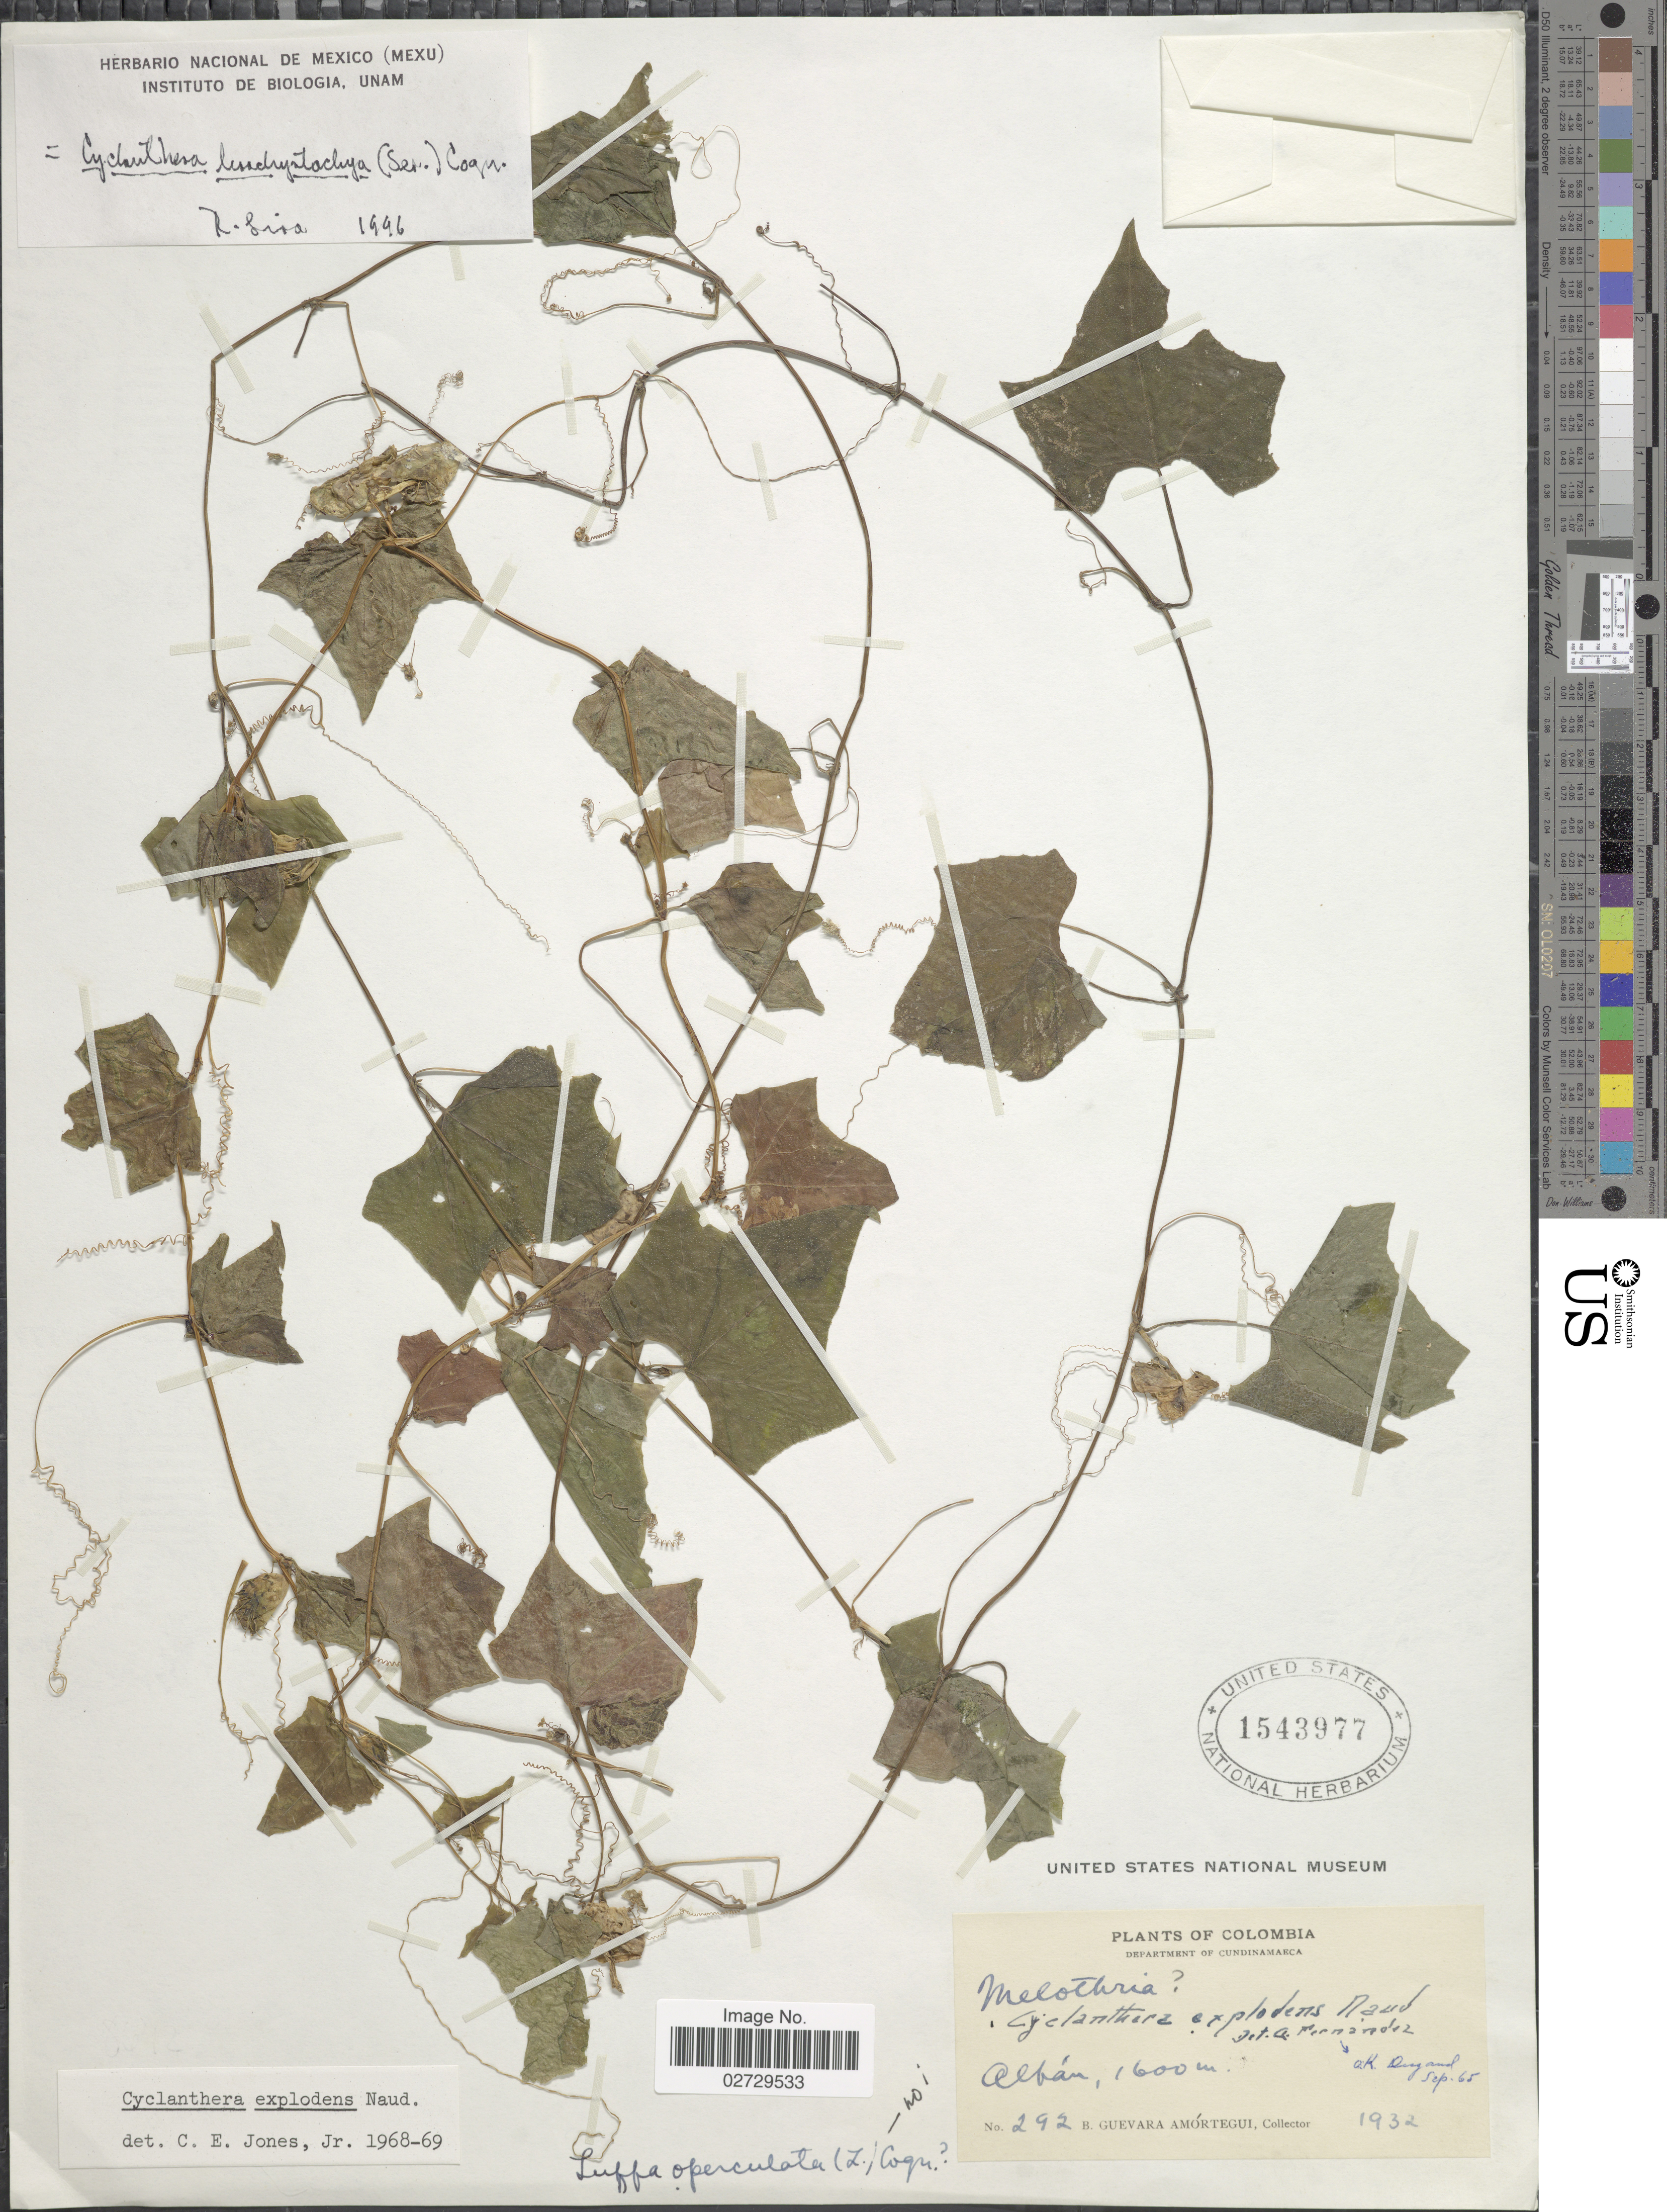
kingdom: Plantae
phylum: Tracheophyta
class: Magnoliopsida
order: Cucurbitales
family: Cucurbitaceae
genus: Cyclanthera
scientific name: Cyclanthera brachystachya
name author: (DC.) Cogn.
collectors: B. Guevara Amortegui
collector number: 292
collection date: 1932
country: Colombia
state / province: Cundinamarca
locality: Department of Cundinamarca. Alban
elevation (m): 1600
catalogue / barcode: US 1543977